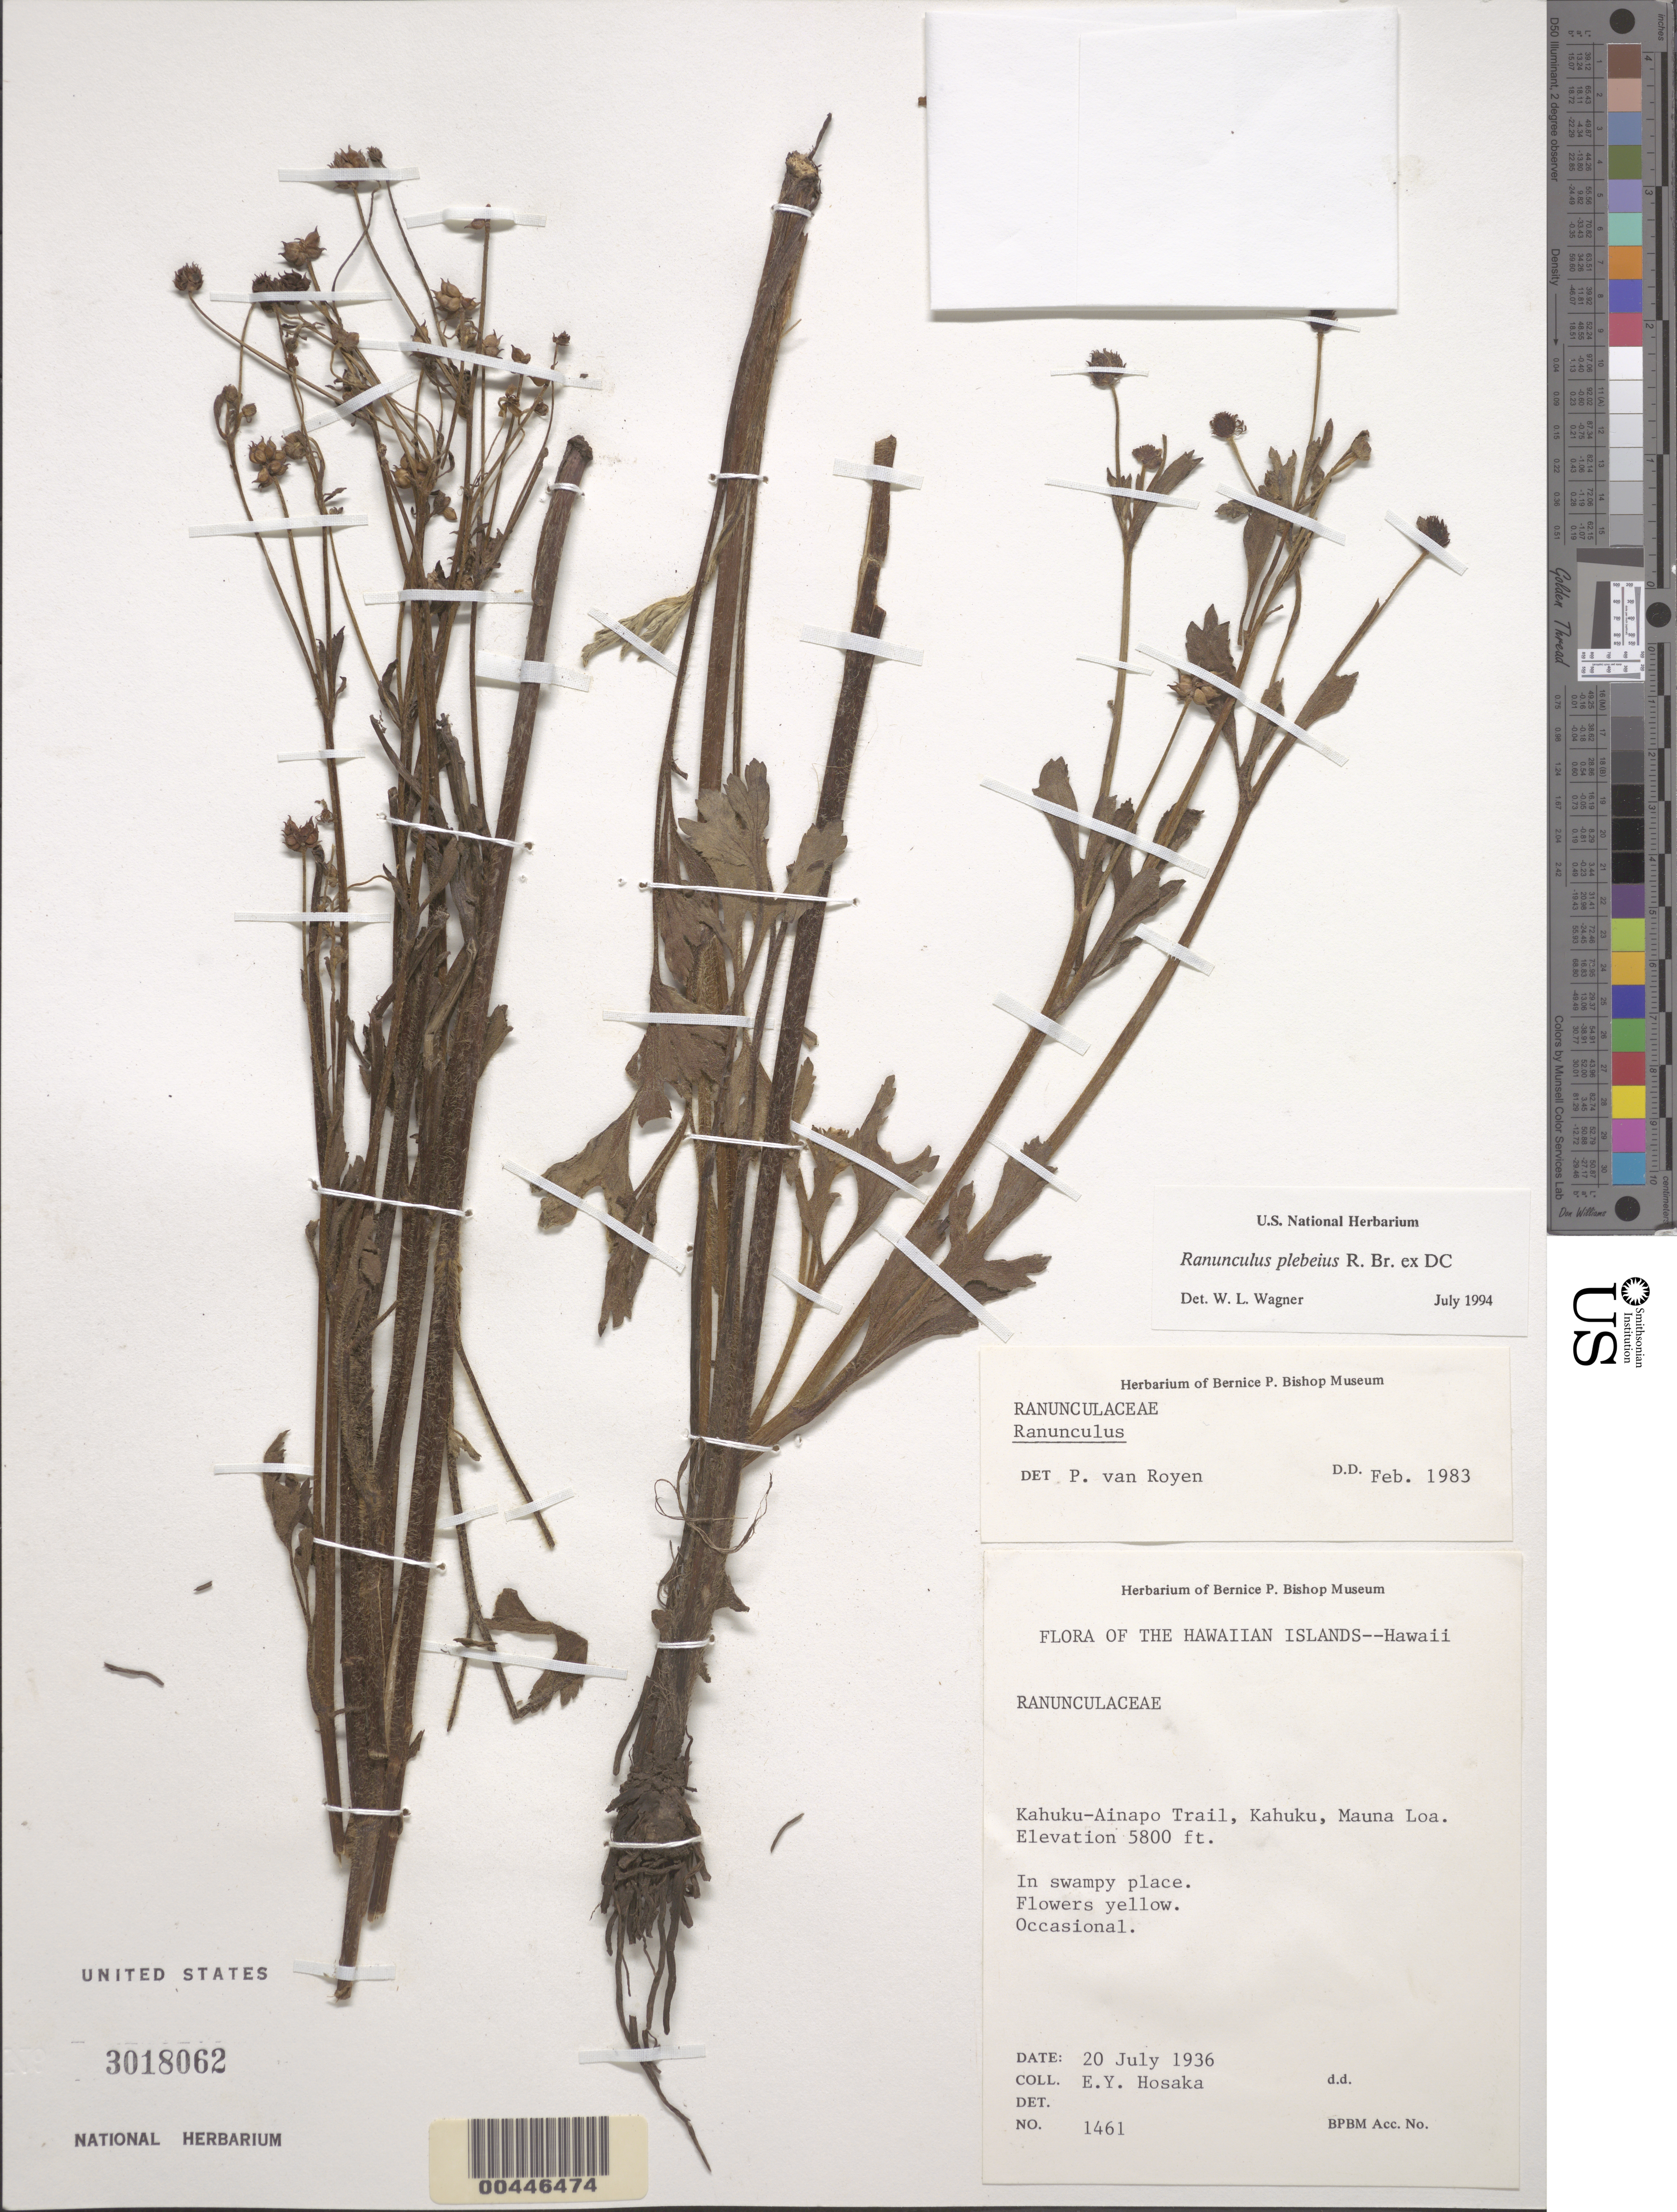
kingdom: Plantae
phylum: Tracheophyta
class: Magnoliopsida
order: Ranunculales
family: Ranunculaceae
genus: Ranunculus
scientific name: Ranunculus plebeius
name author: R. Br. ex DC.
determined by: Wagner, W. L., (BOT), Smithsonian Institution - National Museum of Natural History (UNITED STATES)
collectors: E. Y. Hosaka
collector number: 1461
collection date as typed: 20 Jul 1936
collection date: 1936-07-20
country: United States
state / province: Hawaii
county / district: Hawaii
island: Hawaii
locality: Kahuku-Ainapo Trail, Kahuku, Mauna Loa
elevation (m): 1768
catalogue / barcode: US 3018062